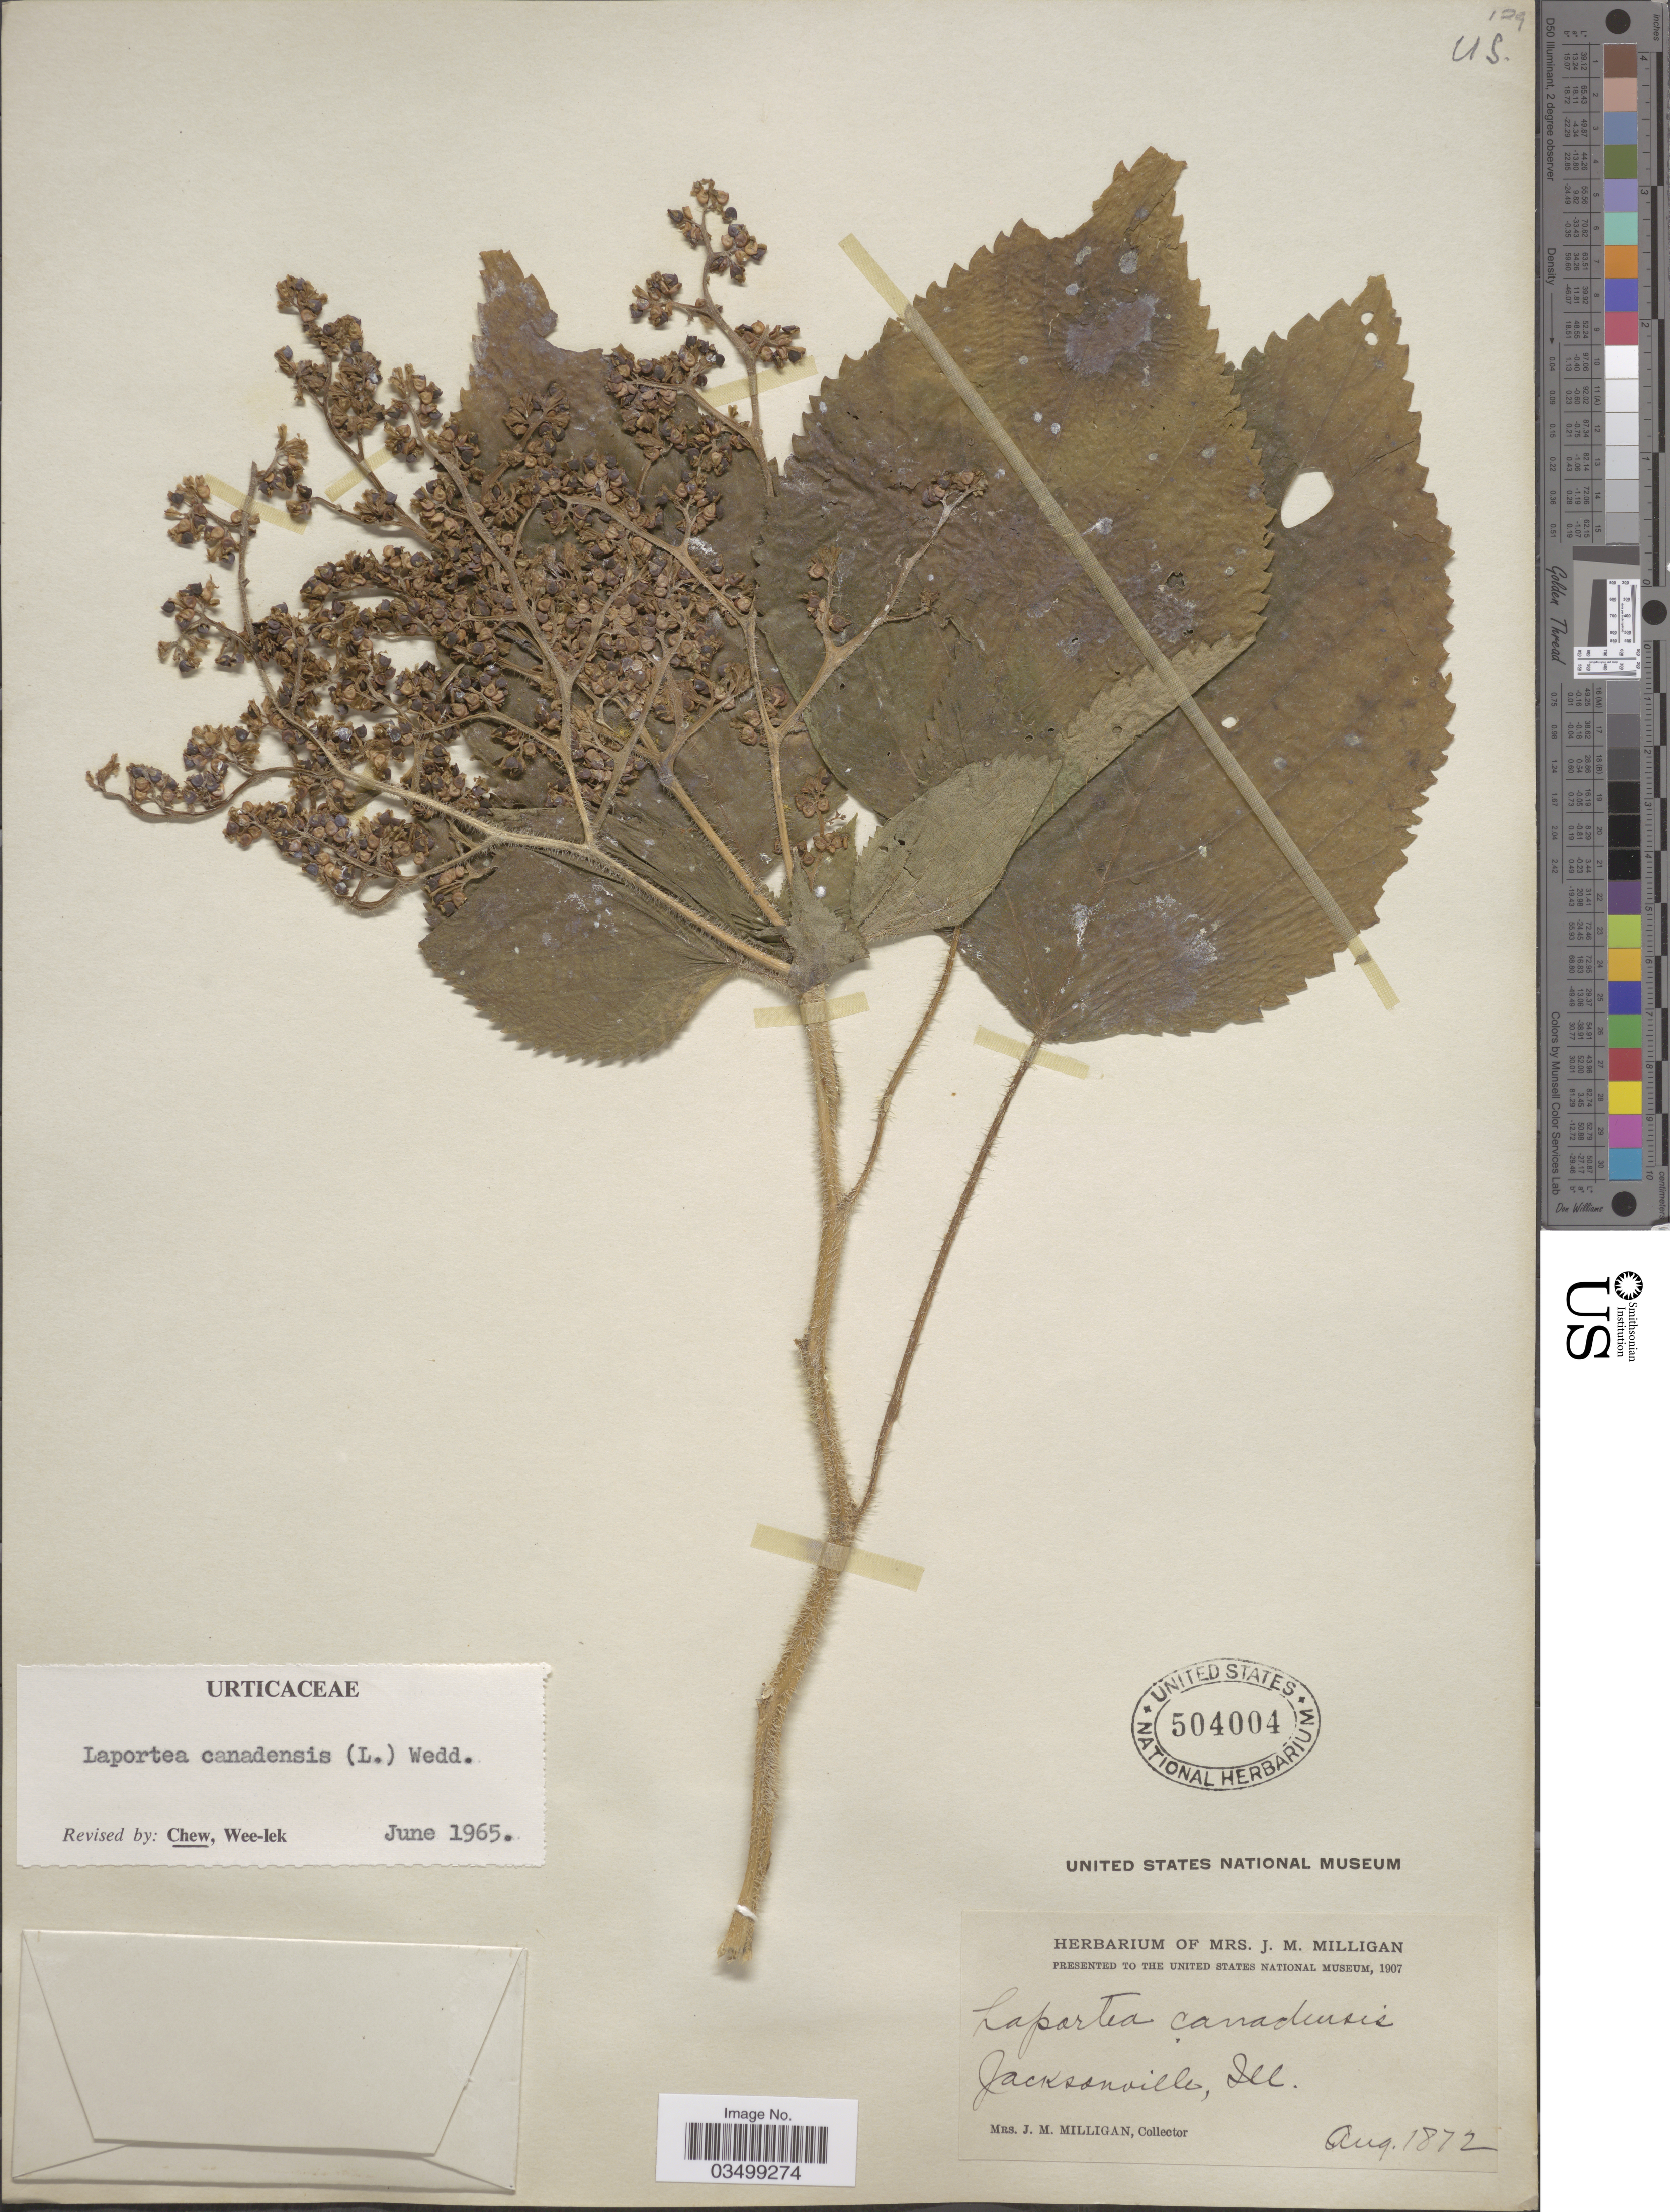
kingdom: Plantae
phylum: Tracheophyta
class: Magnoliopsida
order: Rosales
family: Urticaceae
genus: Laportea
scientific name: Laportea canadensis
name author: (L.) Wedd.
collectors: J. Milligan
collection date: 1872-08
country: United States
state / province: Illinois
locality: Jacksonville.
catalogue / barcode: US 504004